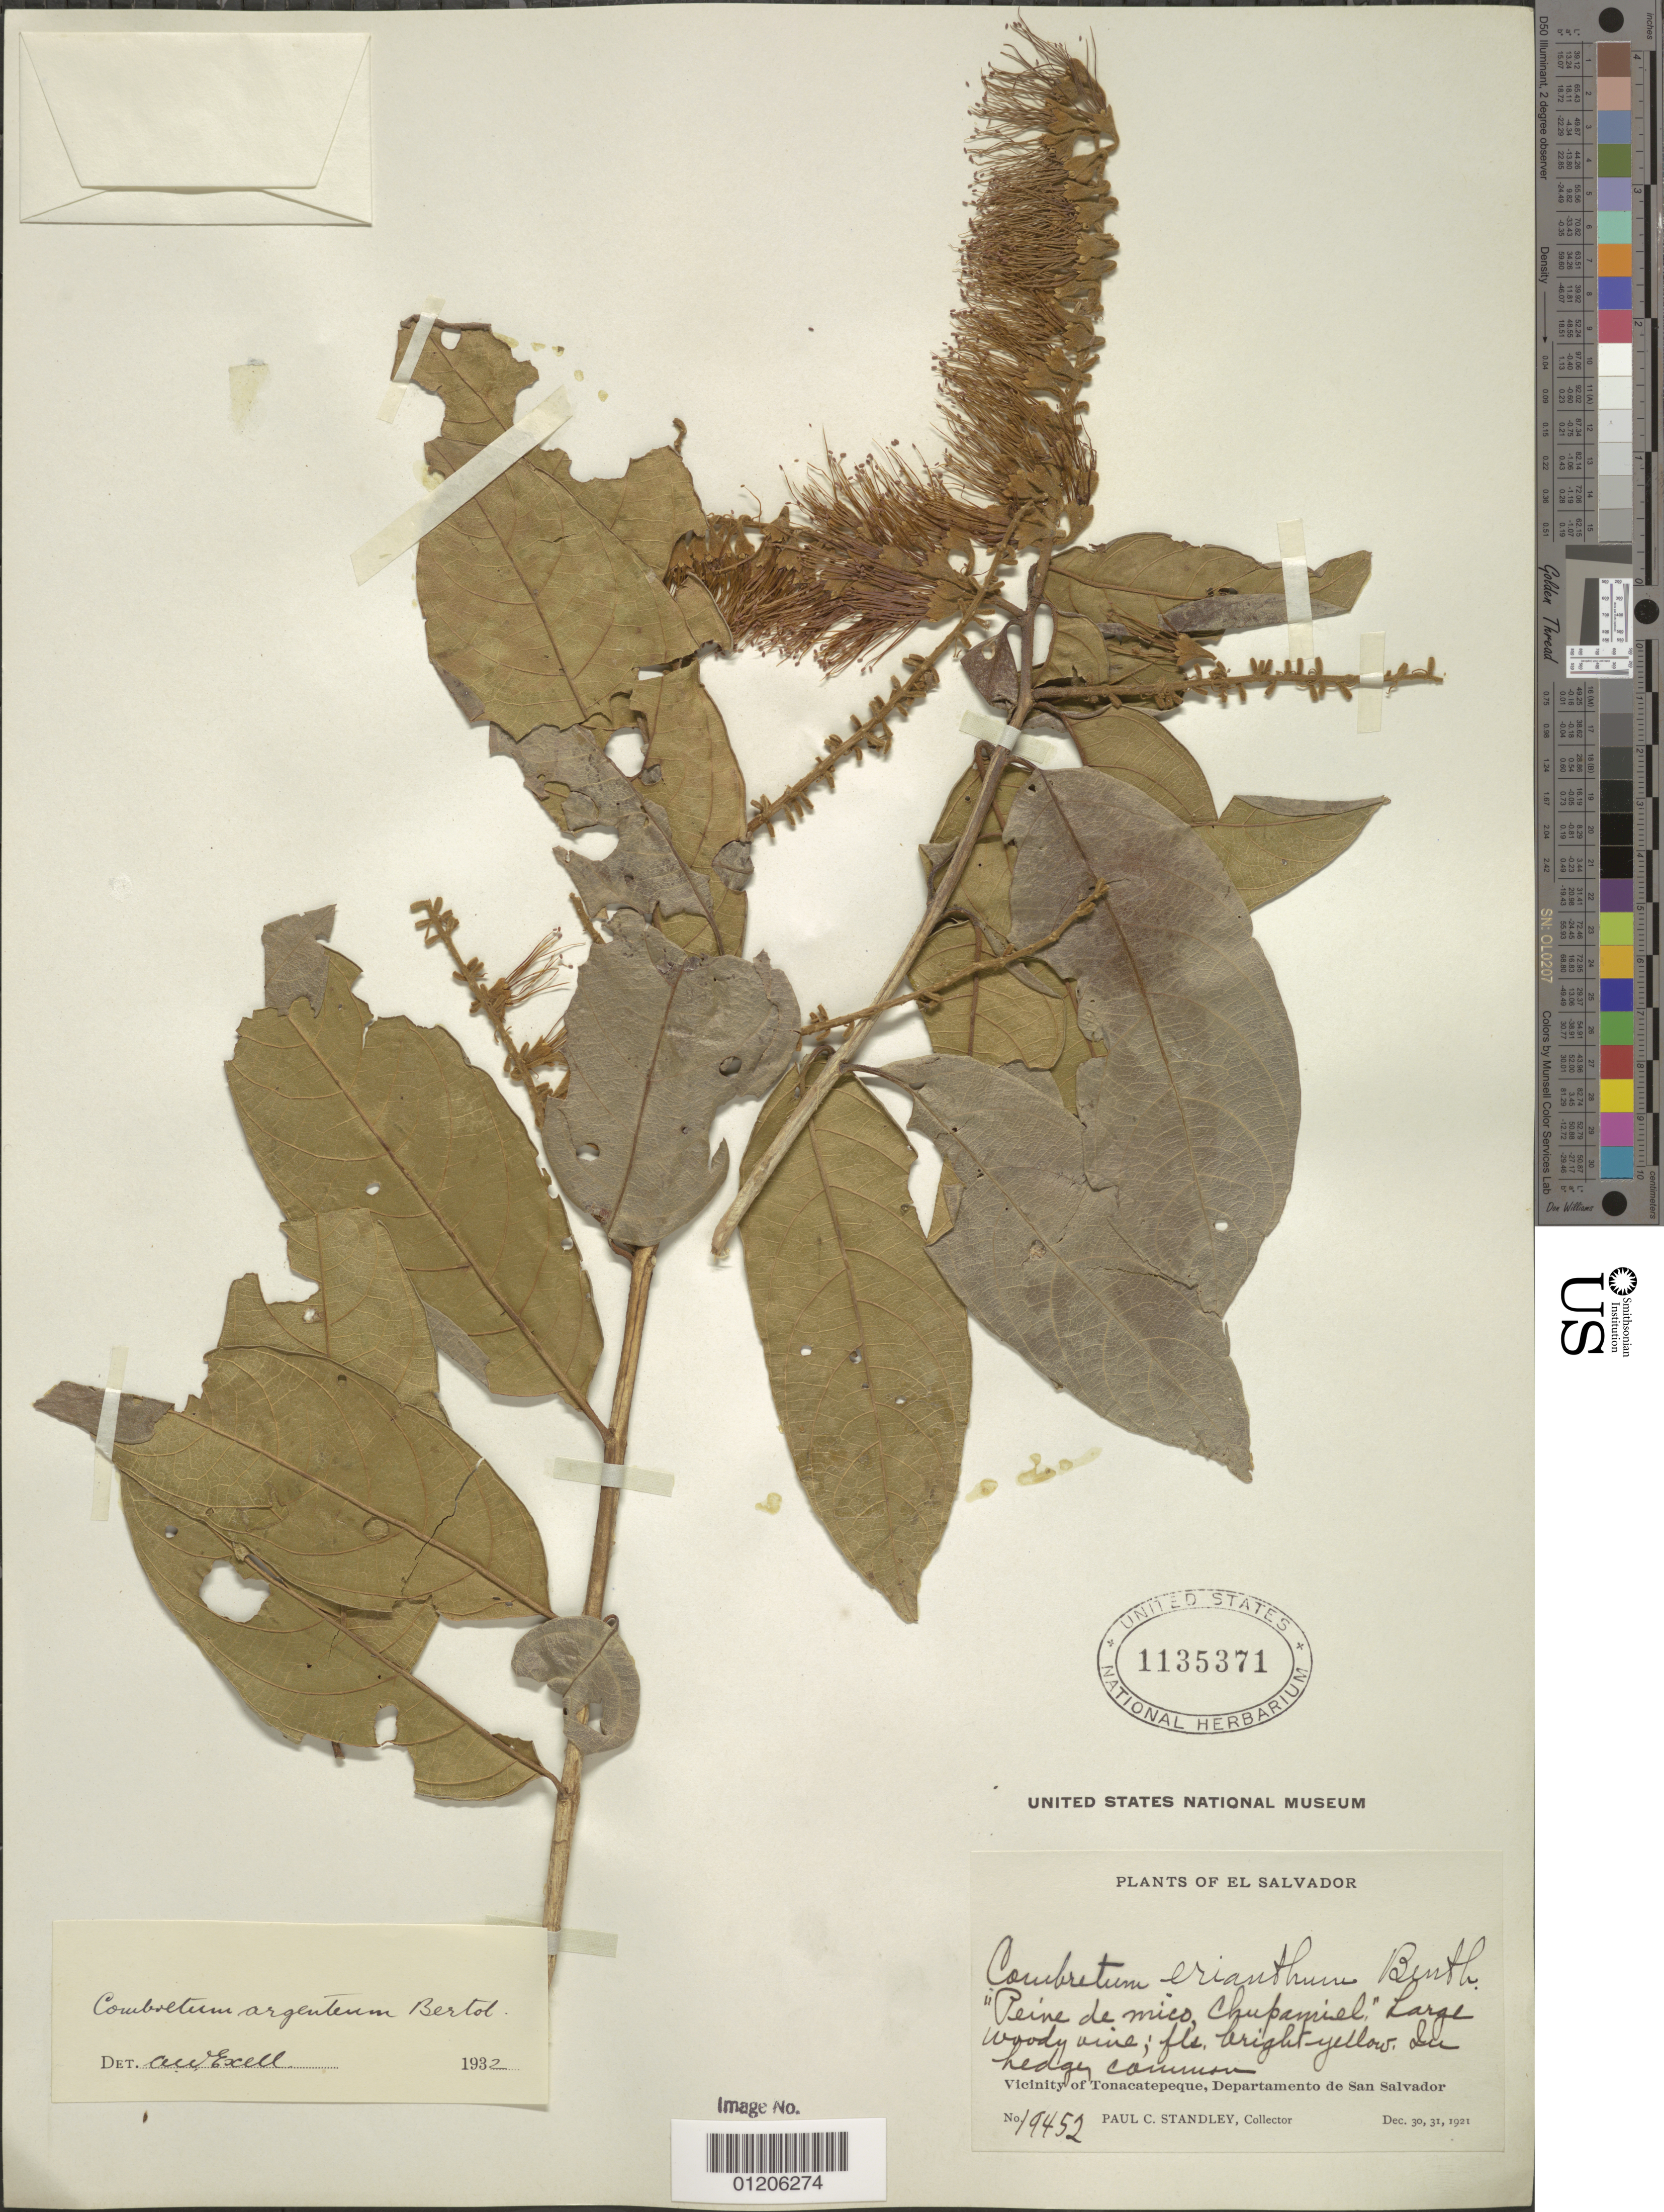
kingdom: Plantae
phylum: Tracheophyta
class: Magnoliopsida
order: Myrtales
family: Combretaceae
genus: Combretum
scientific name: Combretum argenteum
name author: Bertol.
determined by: Exell, A. W.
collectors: P. C. Standley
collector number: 19452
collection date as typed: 30 Dec 1921 and 31 Dec 1921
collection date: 1921-12-30,1921-12-31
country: El Salvador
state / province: San Salvador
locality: Vicinity of Tonacatepeque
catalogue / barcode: US 1135371